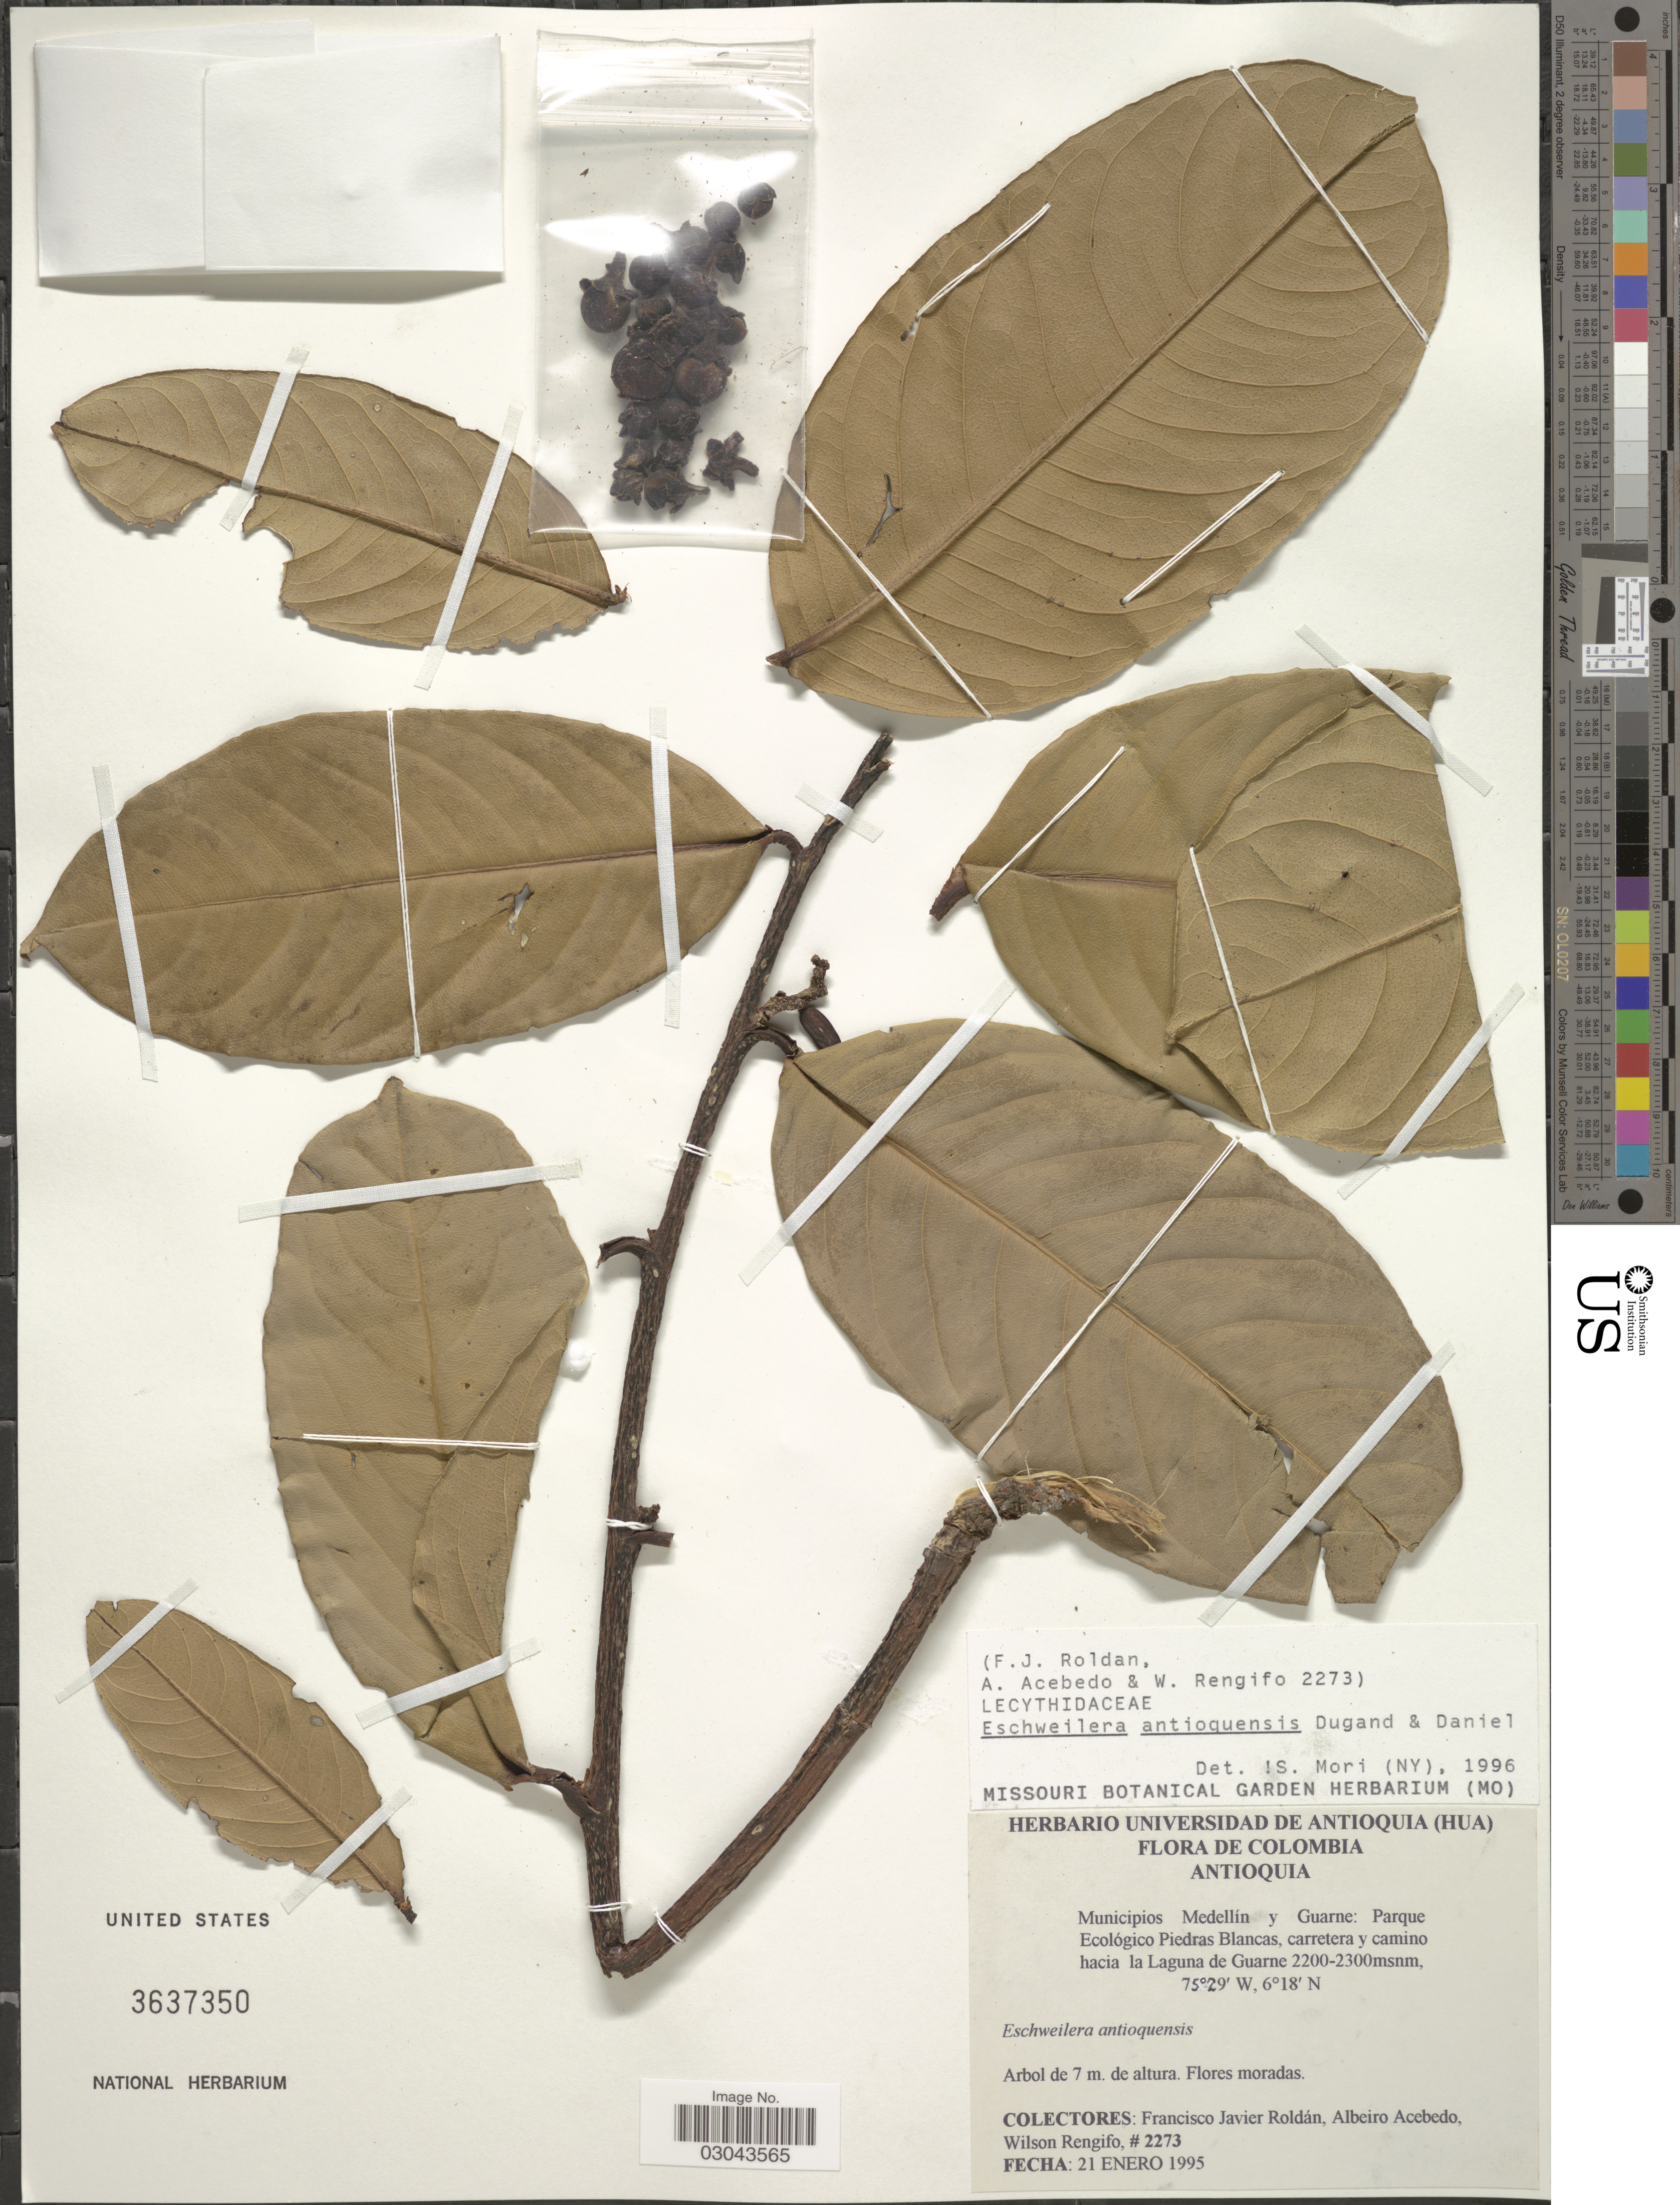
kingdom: Plantae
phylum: Tracheophyta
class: Magnoliopsida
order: Ericales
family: Lecythidaceae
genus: Eschweilera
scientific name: Eschweilera antioquensis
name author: Dugand G. & Daniel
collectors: F. J. Roldán, A. Acebedo & W. Rengifo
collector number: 2273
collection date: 1995-01-21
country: Colombia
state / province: Antioquia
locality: Municipios Medellín y Guarne: Parque Ecológico Piedras Blancas, carretera y camino hacia La Laguna de Guarne.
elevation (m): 2200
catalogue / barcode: US 3637350